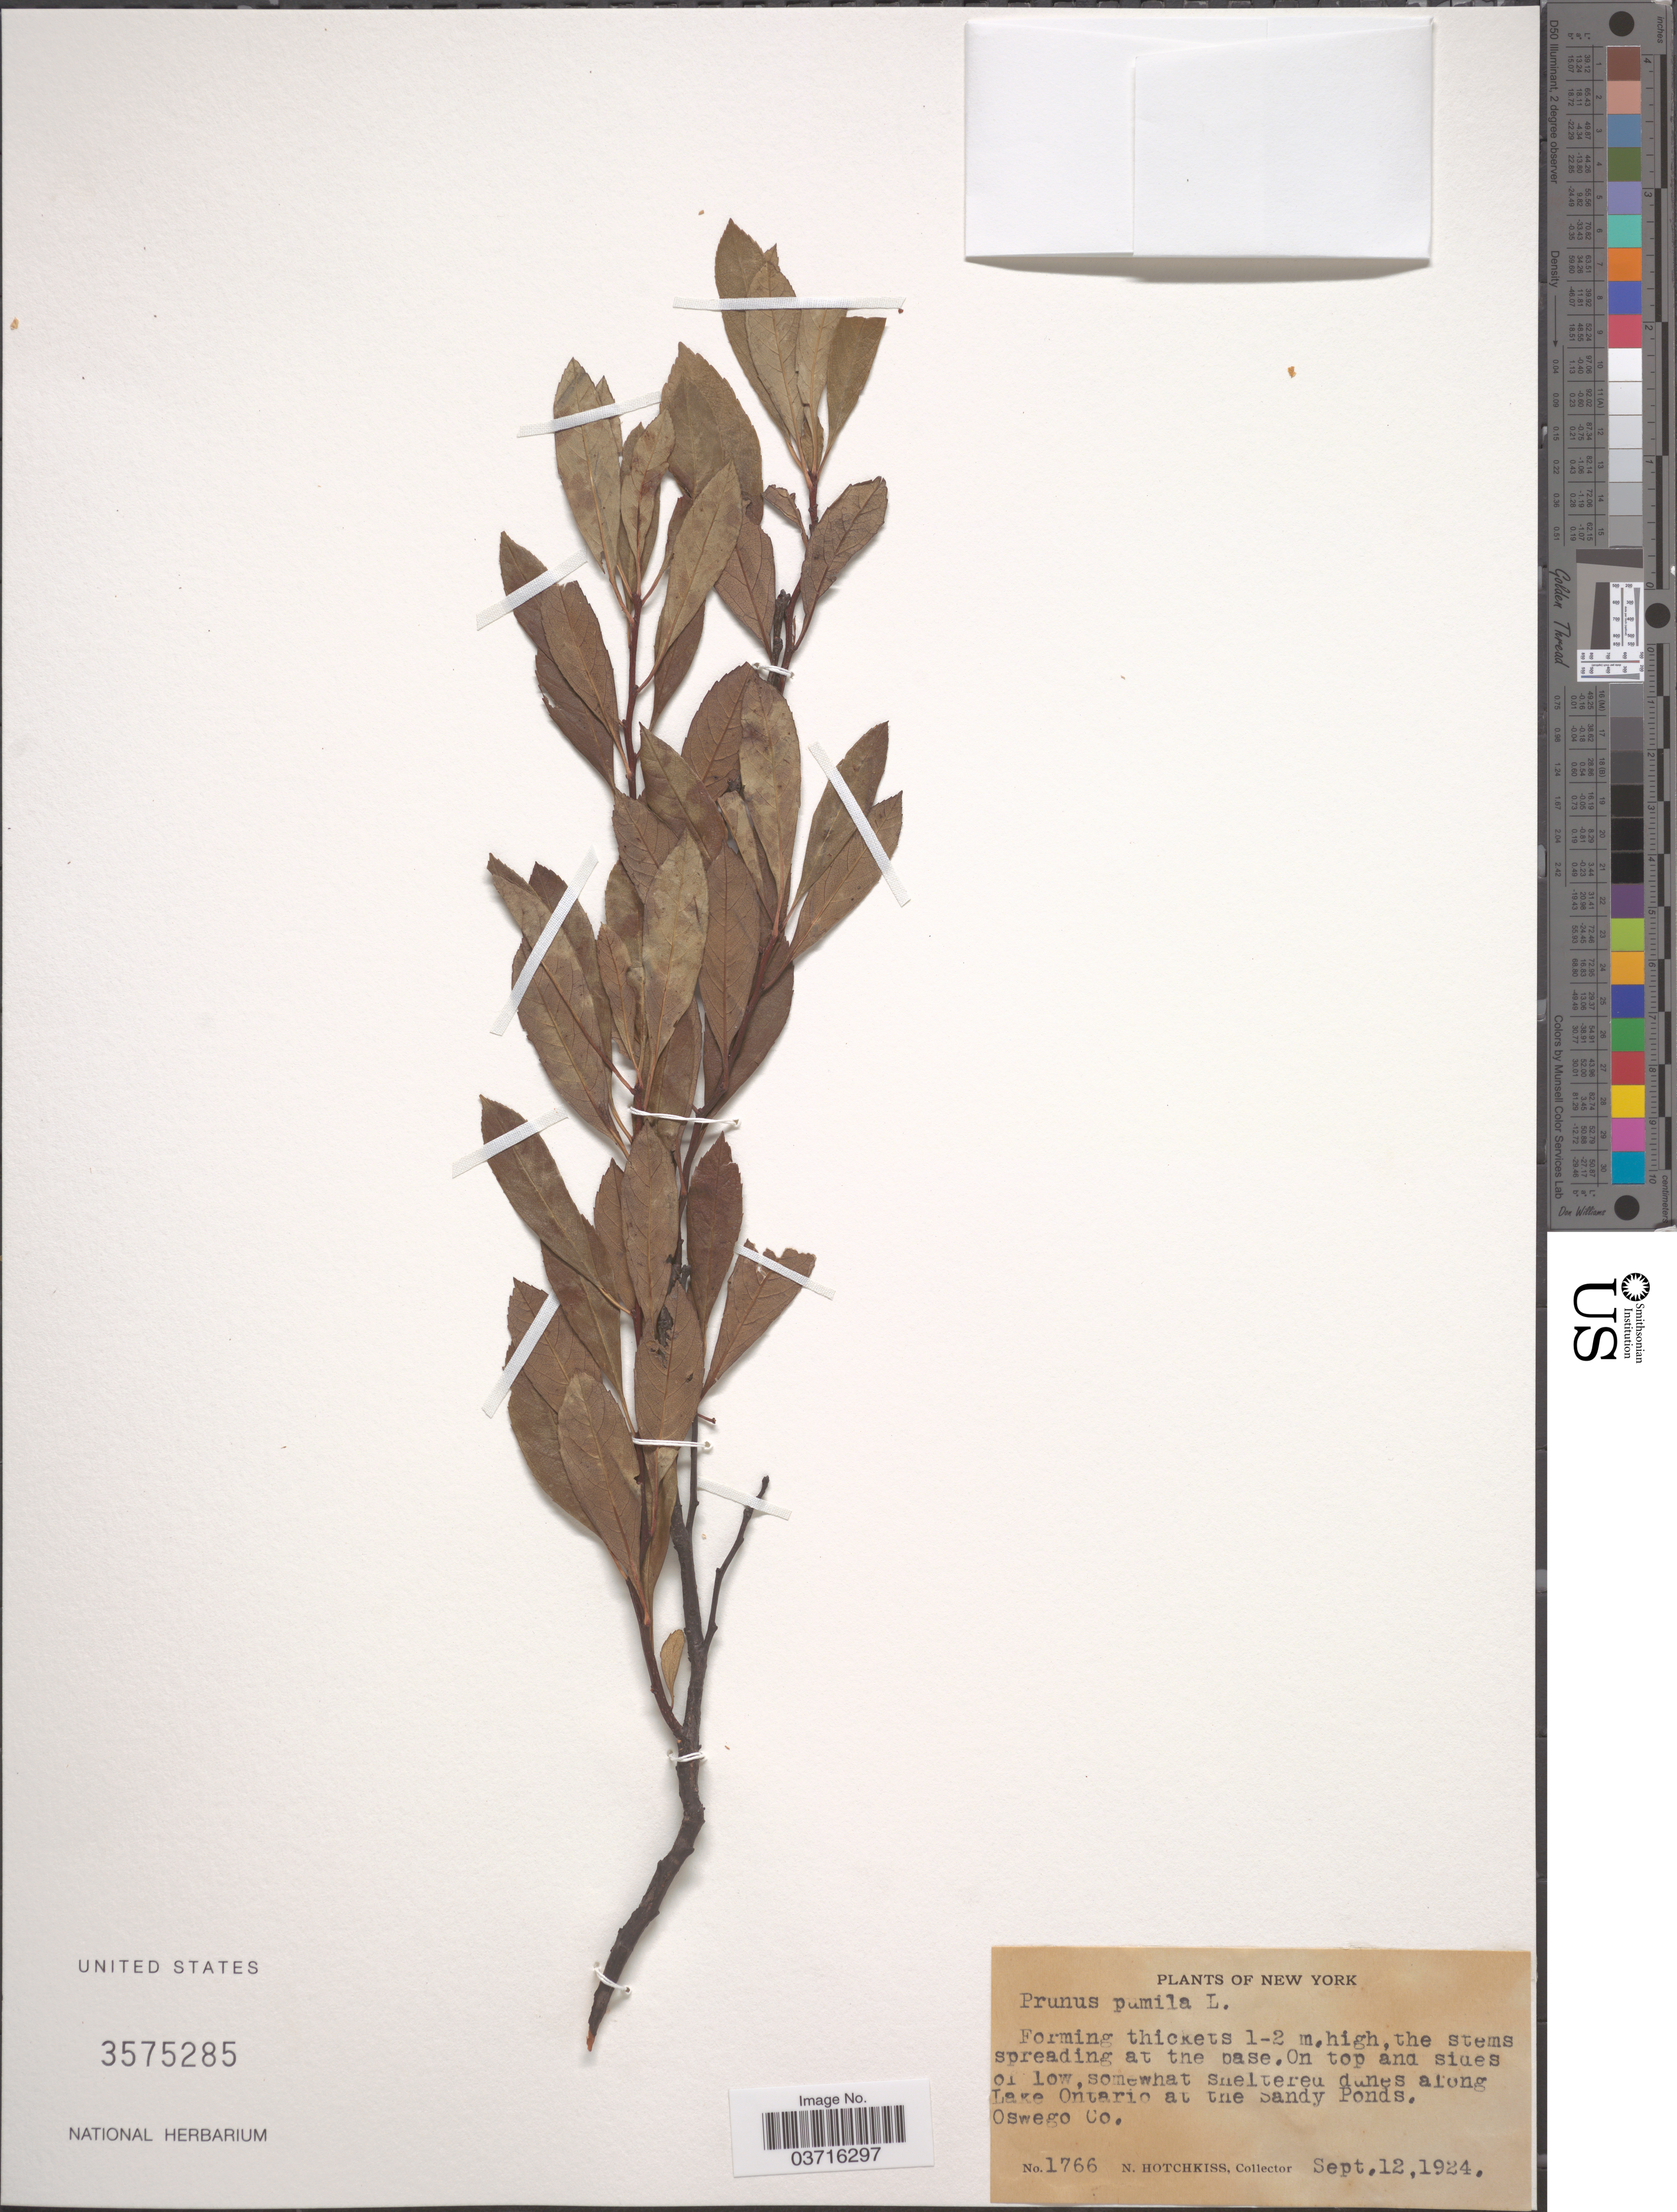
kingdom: Plantae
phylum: Tracheophyta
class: Magnoliopsida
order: Rosales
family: Rosaceae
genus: Prunus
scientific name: Prunus pumila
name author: L.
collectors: N. Hotchkiss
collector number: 1766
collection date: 1924-09-12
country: United States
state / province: New York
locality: Along Lake Ontario at the Sandy Ponds. Oswego Co.